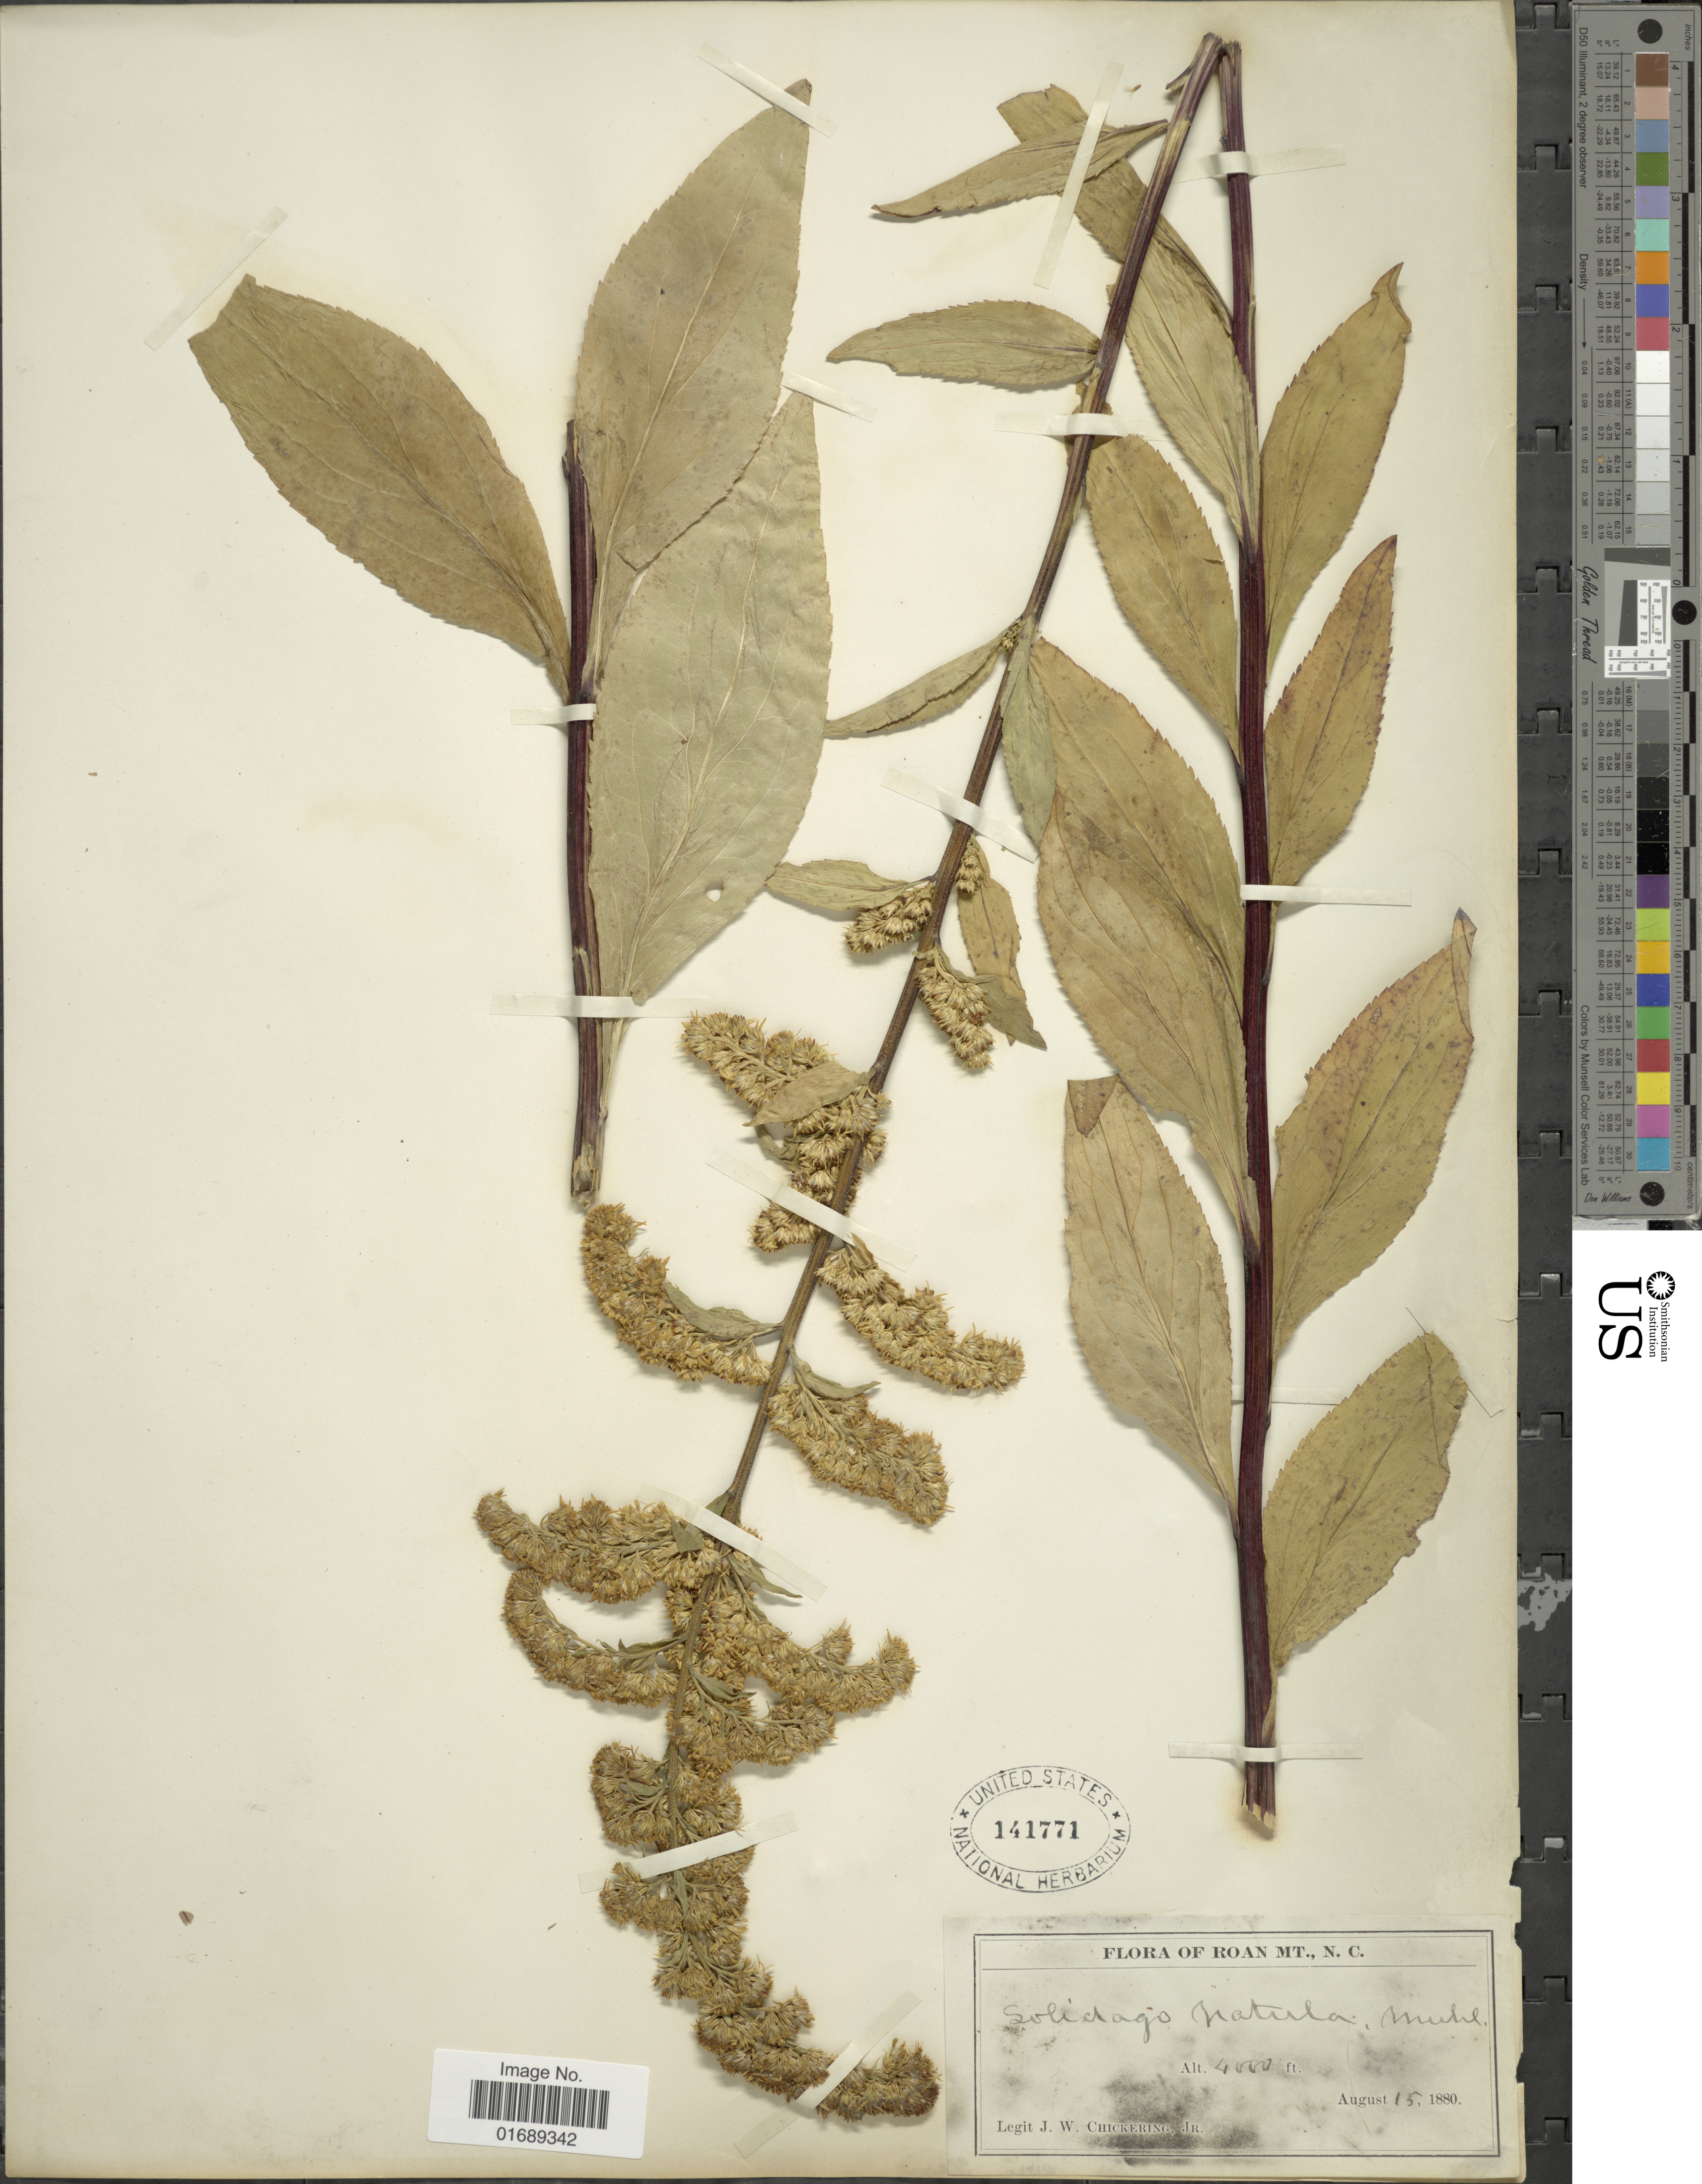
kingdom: Plantae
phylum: Tracheophyta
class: Magnoliopsida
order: Asterales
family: Asteraceae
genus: Solidago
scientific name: Solidago patula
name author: Muhl. ex Willd.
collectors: J. W. Chickering Jr.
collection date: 1880-08-15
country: United States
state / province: North Carolina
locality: Roan Mt.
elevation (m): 1219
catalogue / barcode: US 141771